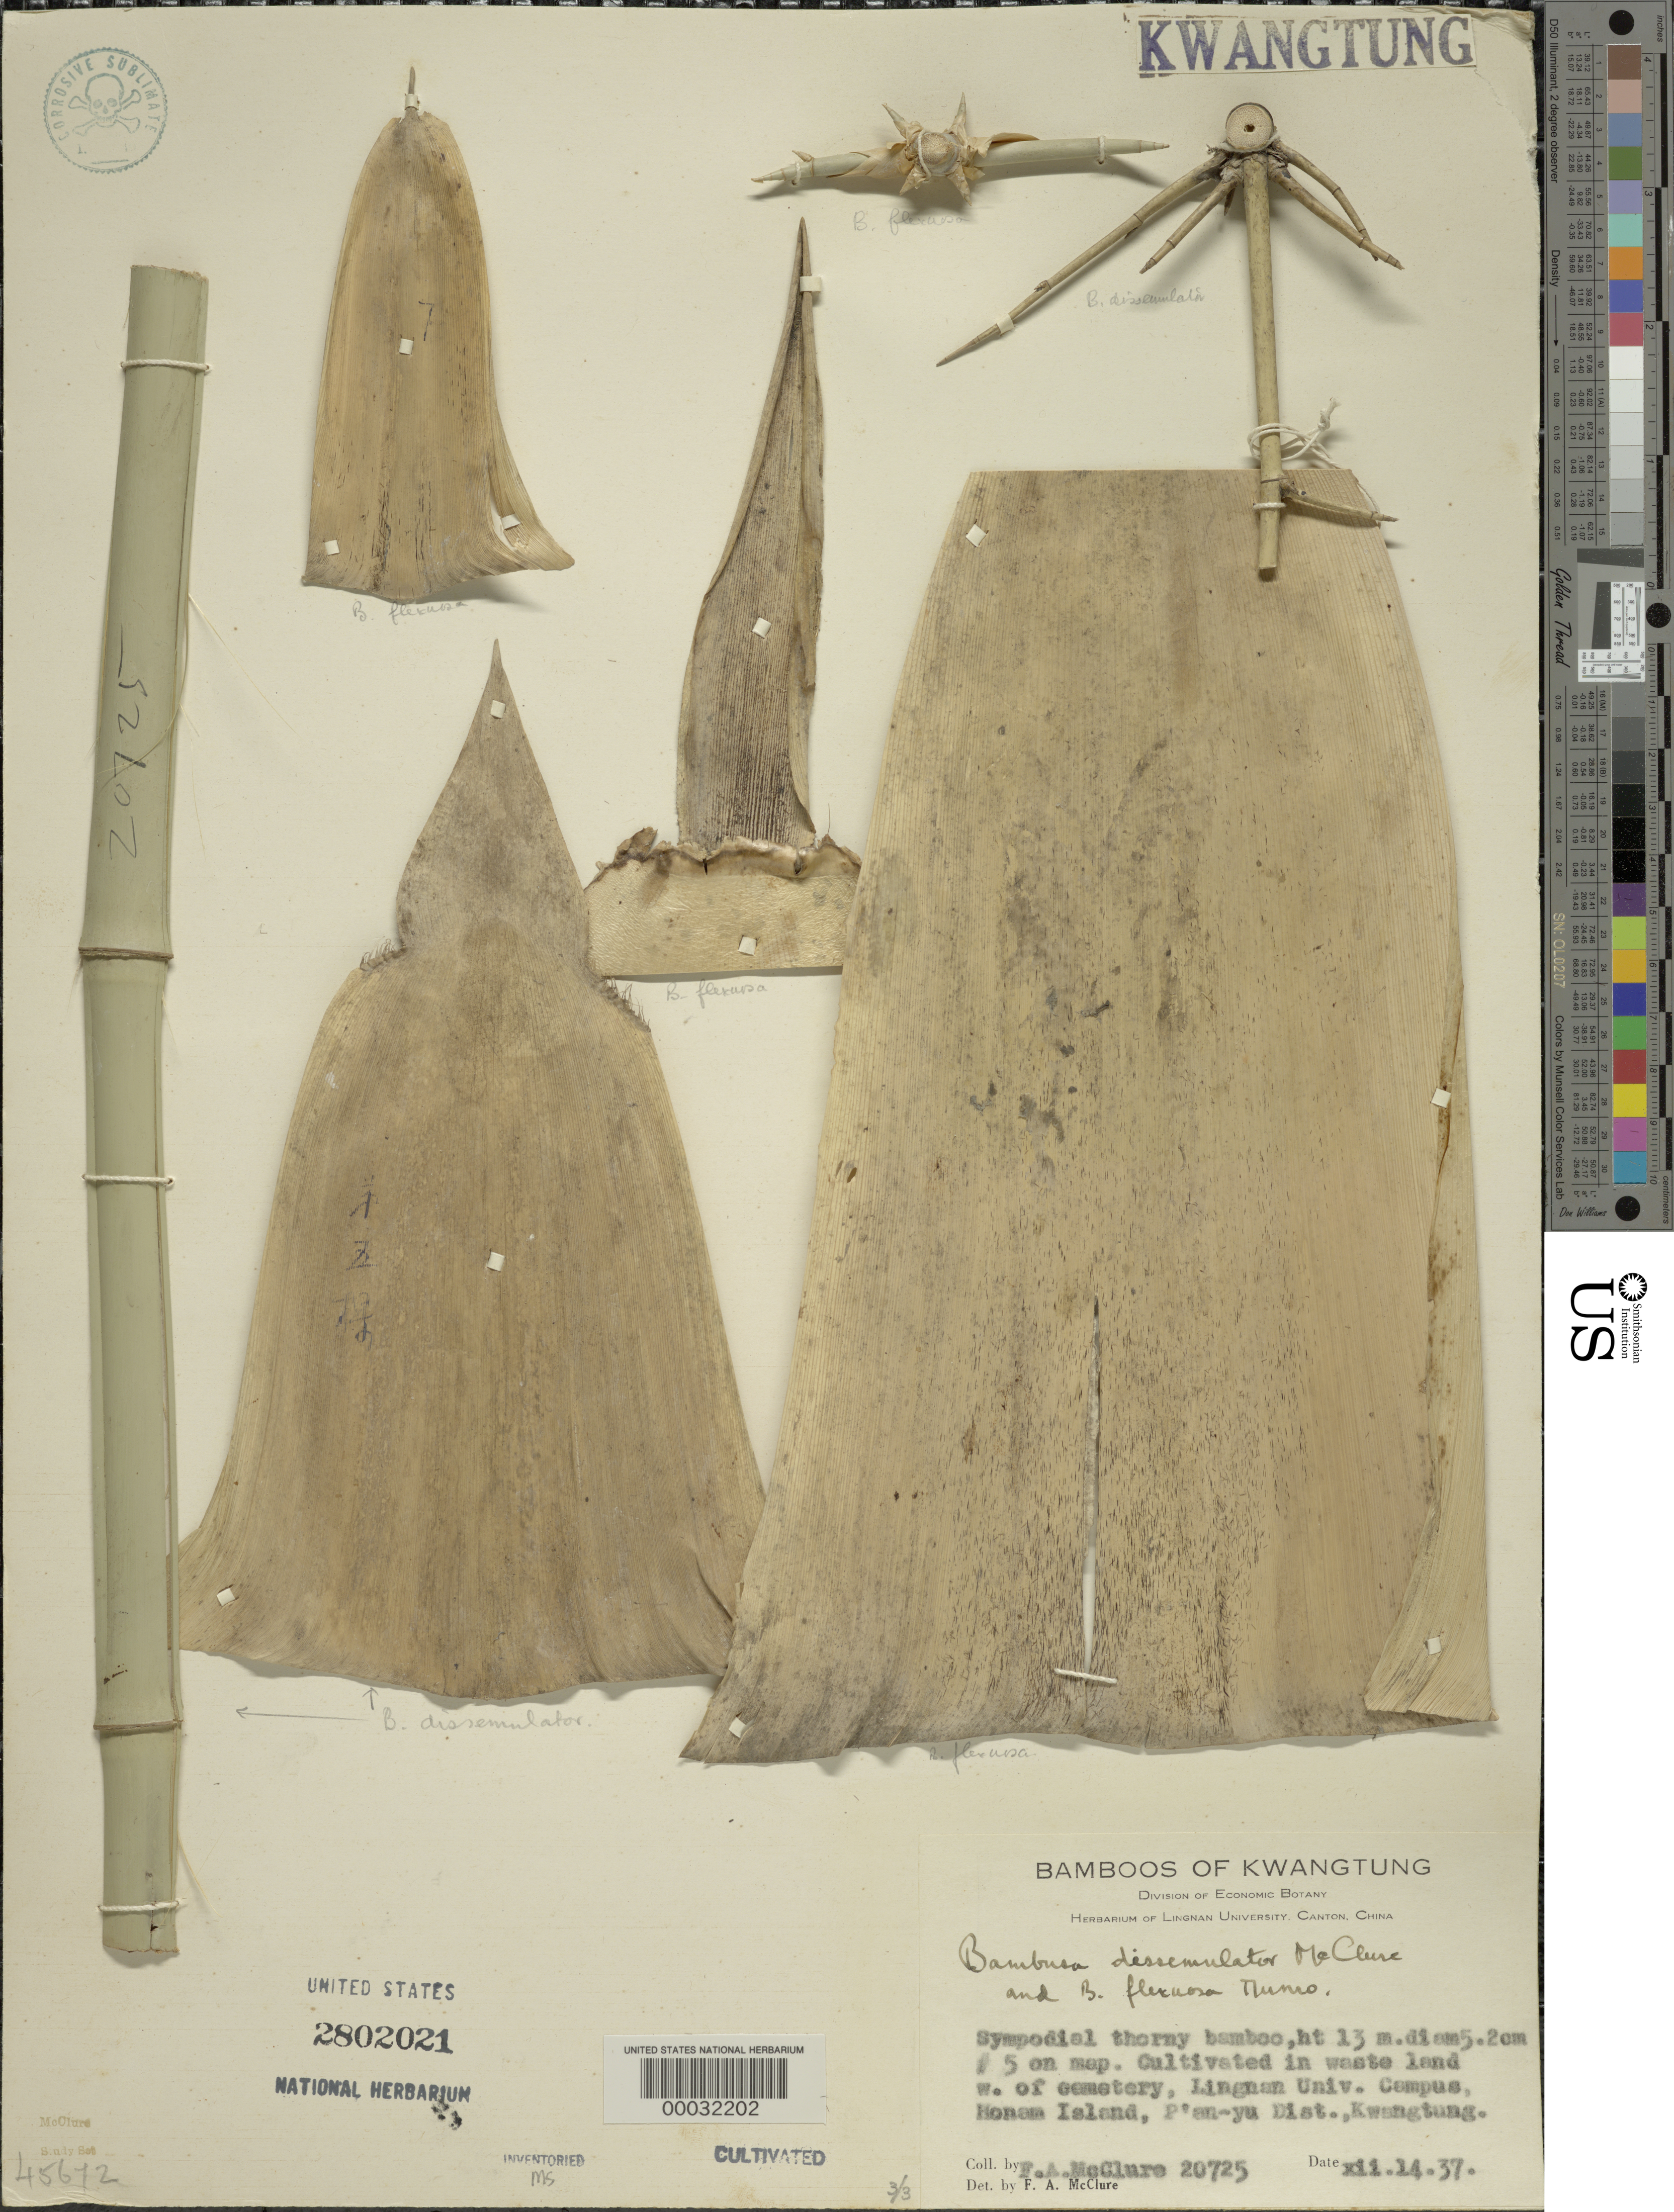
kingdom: Plantae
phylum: Tracheophyta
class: Liliopsida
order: Poales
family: Poaceae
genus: Bambusa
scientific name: Bambusa dissimulator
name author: McClure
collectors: F. A. McClure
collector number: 20725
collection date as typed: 14 Dec 1937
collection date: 1937-12-14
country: China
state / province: Guangdong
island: Honam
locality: Lingnan university campus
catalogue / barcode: US 2802021